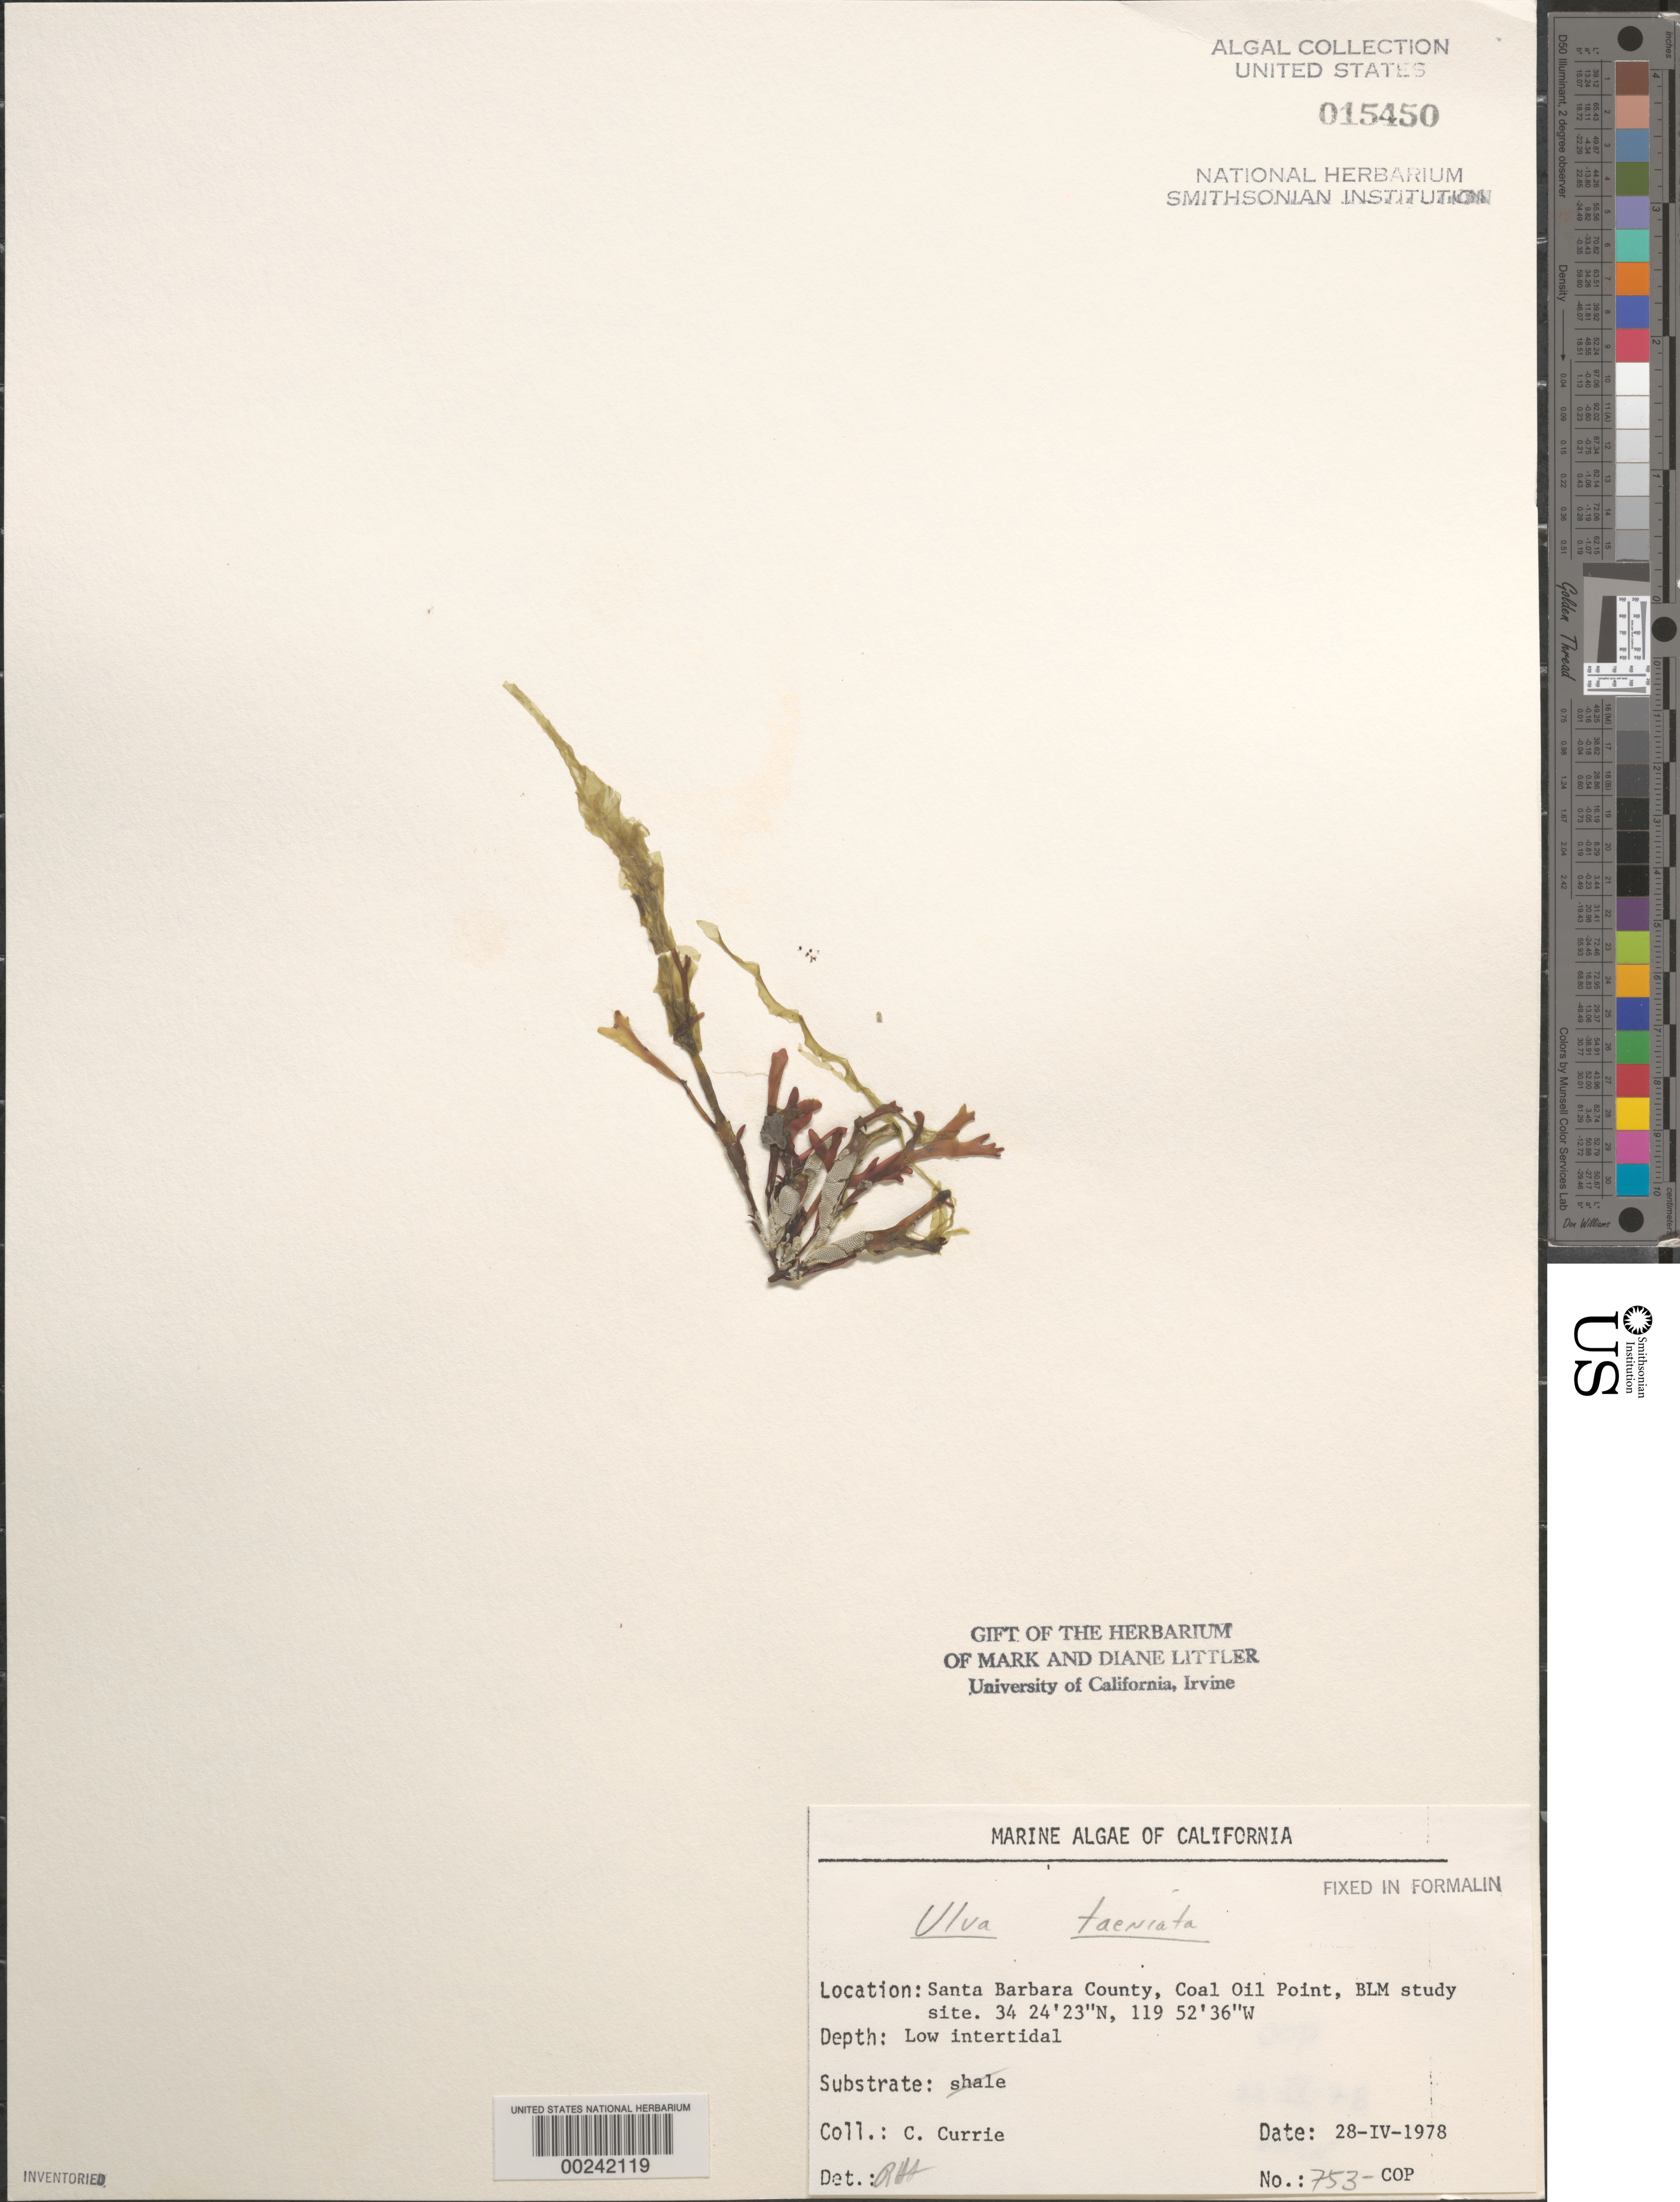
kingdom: Plantae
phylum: Chlorophyta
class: Ulvophyceae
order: Ulvales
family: Ulvaceae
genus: Ulva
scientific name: Ulva taeniata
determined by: Sims, Robert H.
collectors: C. Currie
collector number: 753-cop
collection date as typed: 28 Apr 1978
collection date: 1978-04-28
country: United States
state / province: California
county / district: Santa Barbara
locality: Coal Oil Point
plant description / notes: BLM-SOCALBIGHT Rocky Intertidal Survey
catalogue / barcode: US 15450